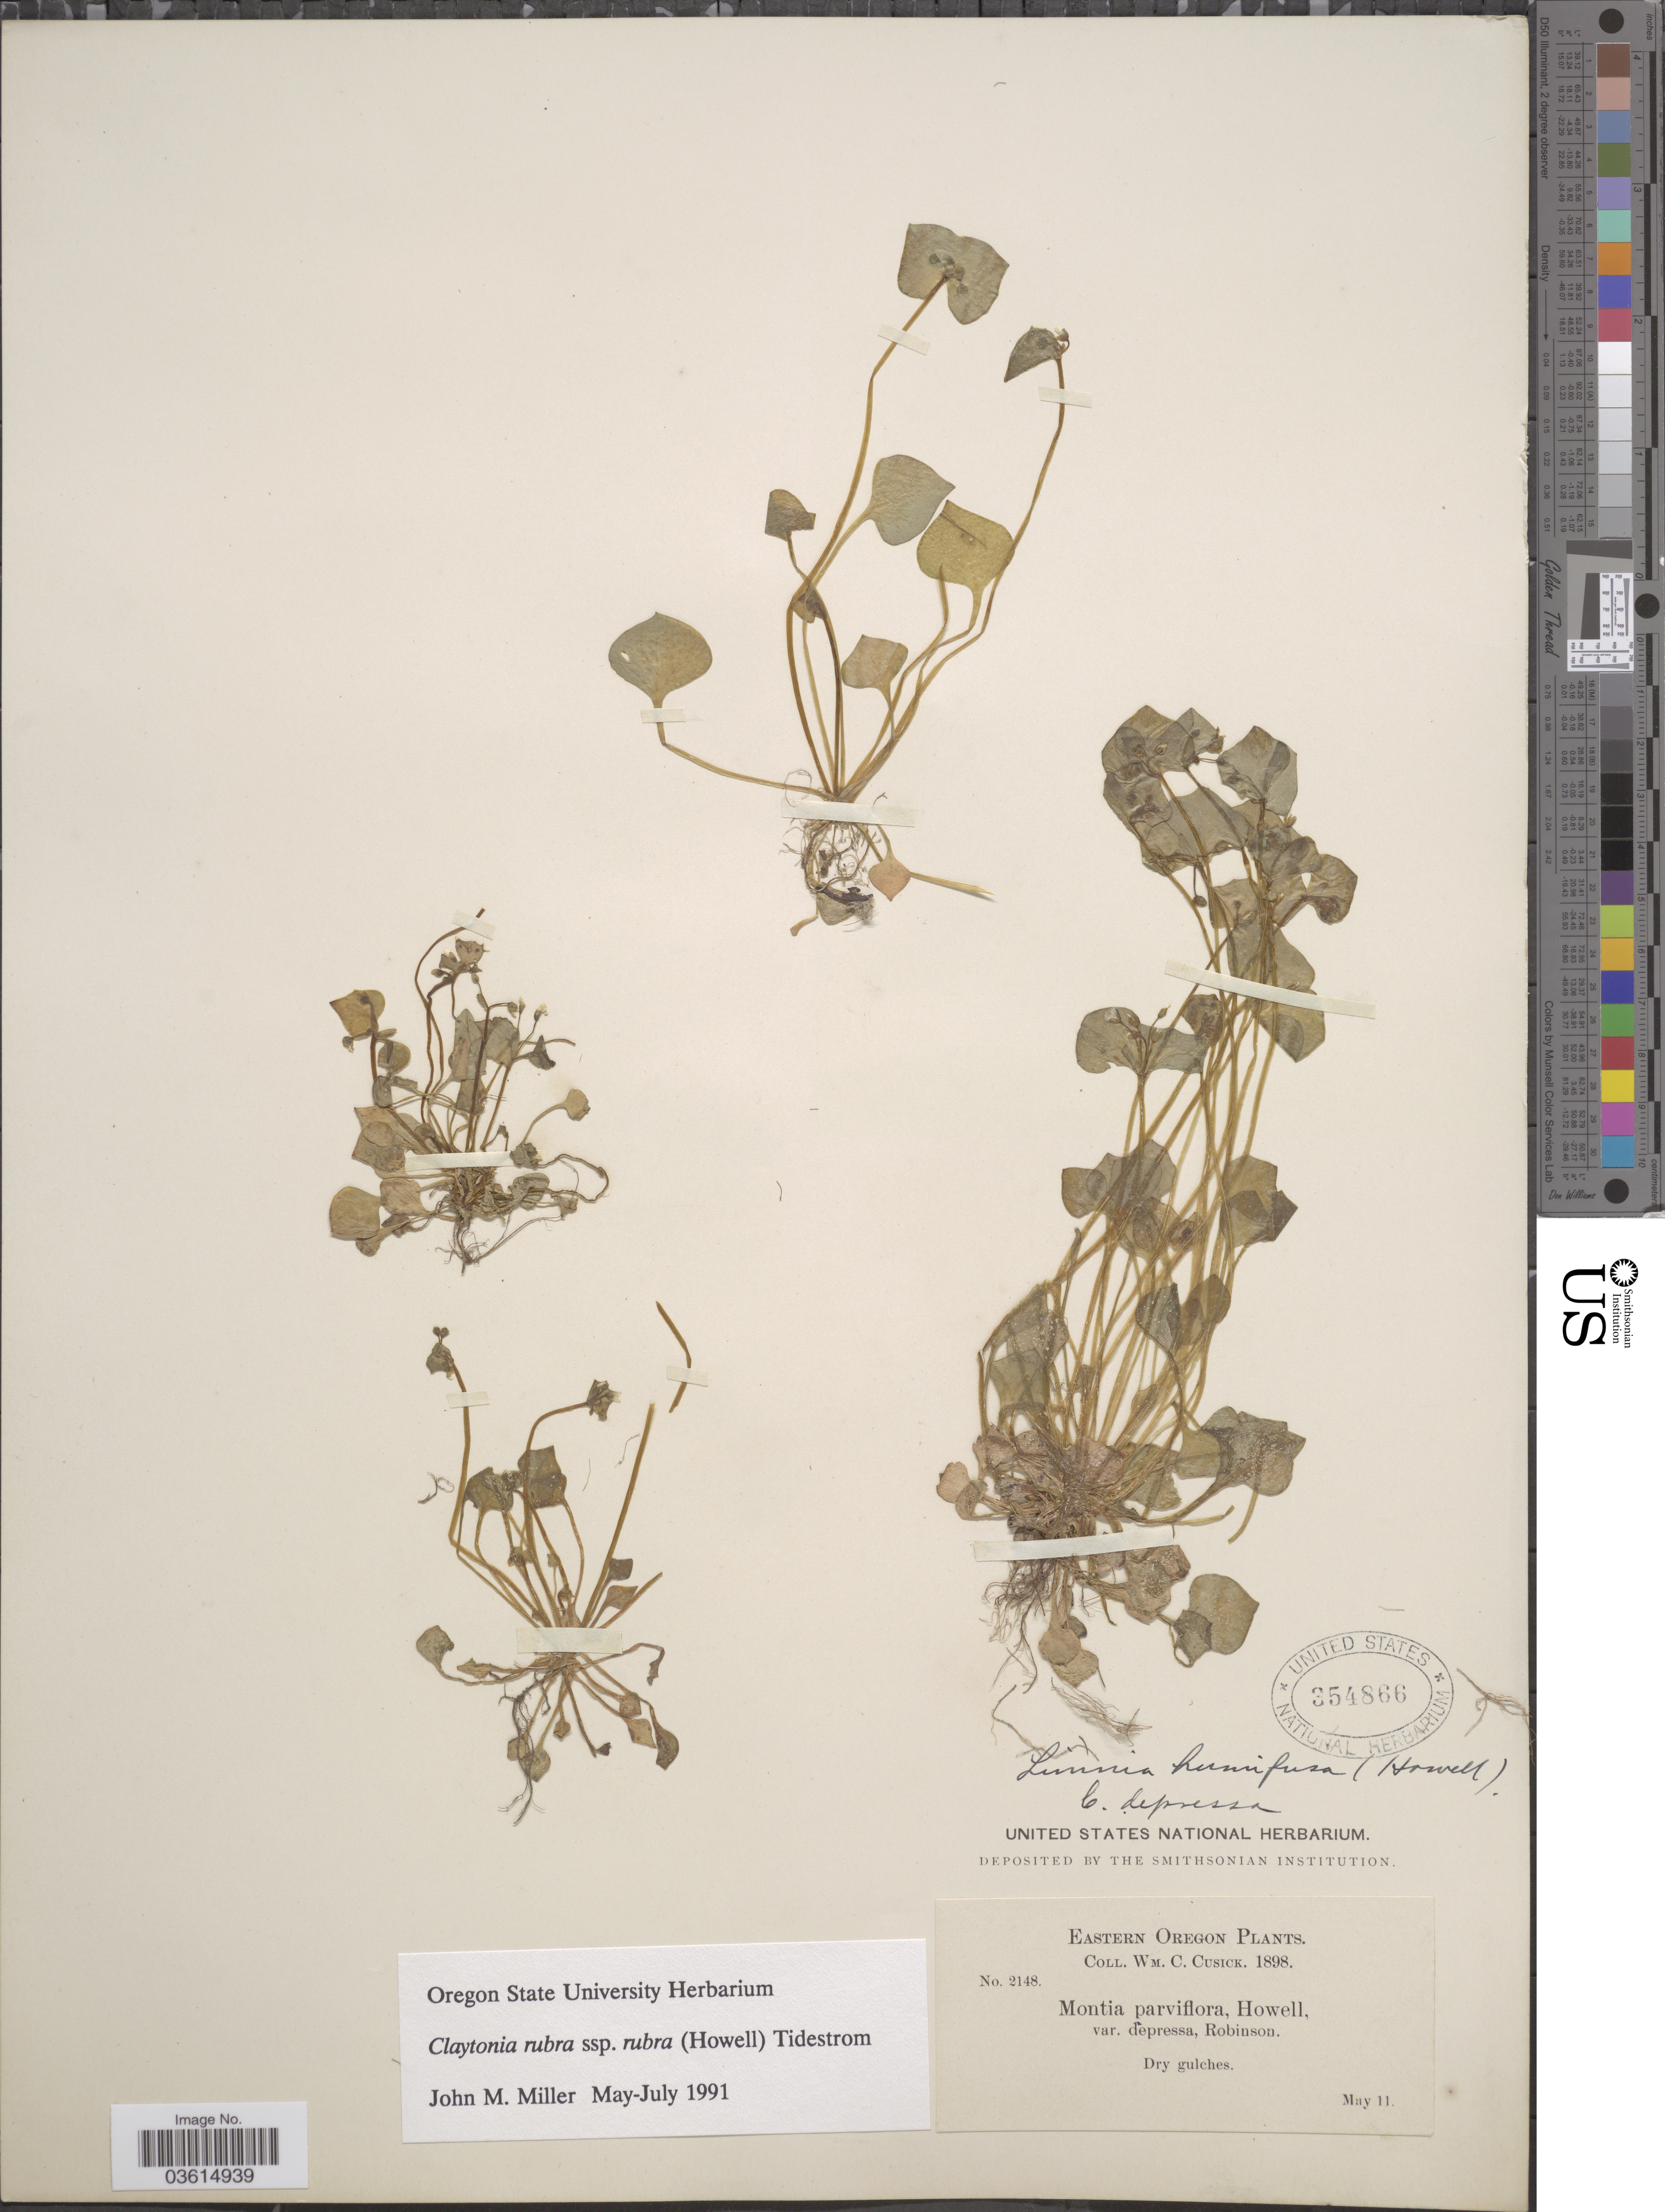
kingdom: Plantae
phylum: Tracheophyta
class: Magnoliopsida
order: Caryophyllales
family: Montiaceae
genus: Claytonia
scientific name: Claytonia rubra subsp. rubra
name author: (Howell) Tidestr.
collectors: W. C. Cusick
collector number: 2148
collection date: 1898-05-11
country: United States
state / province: Oregon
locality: Eastern Oregon. Dry gulches.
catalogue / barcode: US 354866